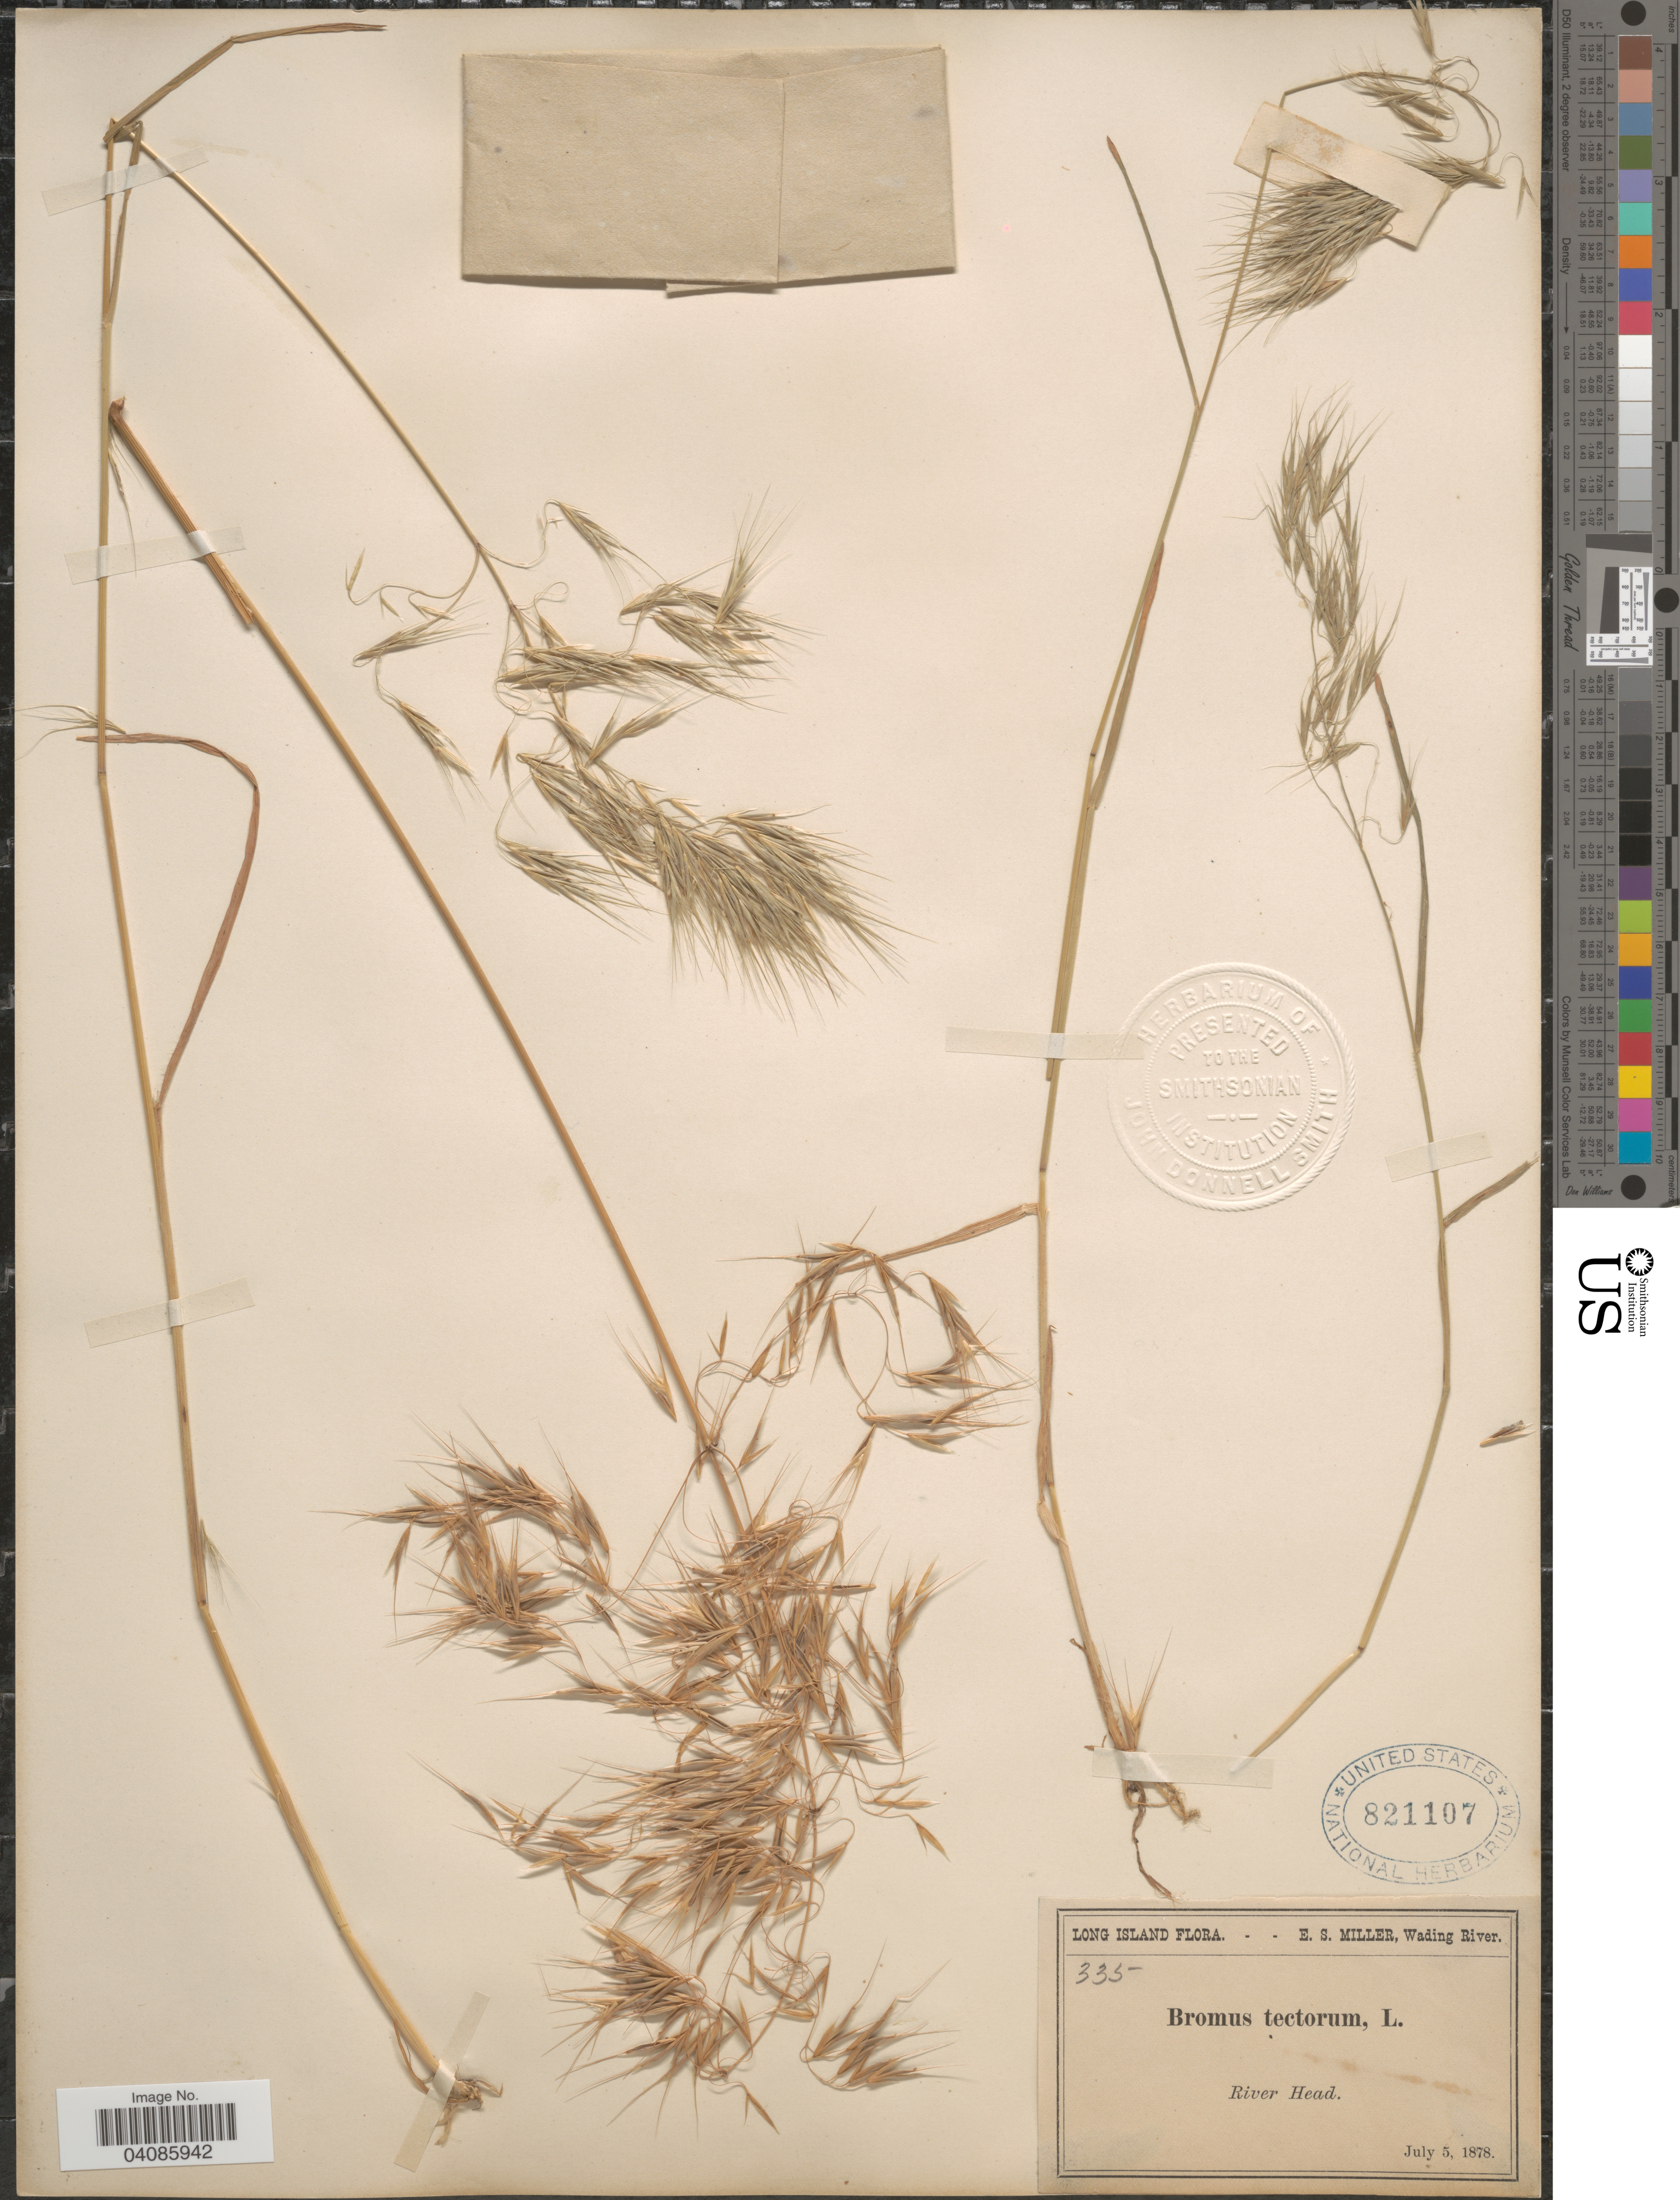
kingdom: Plantae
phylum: Tracheophyta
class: Liliopsida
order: Poales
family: Poaceae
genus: Bromus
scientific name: Bromus tectorum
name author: L.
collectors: E. S. Miller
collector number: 335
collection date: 1878-07-05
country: United States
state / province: New York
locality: Long Island. River Head.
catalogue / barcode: US 821107